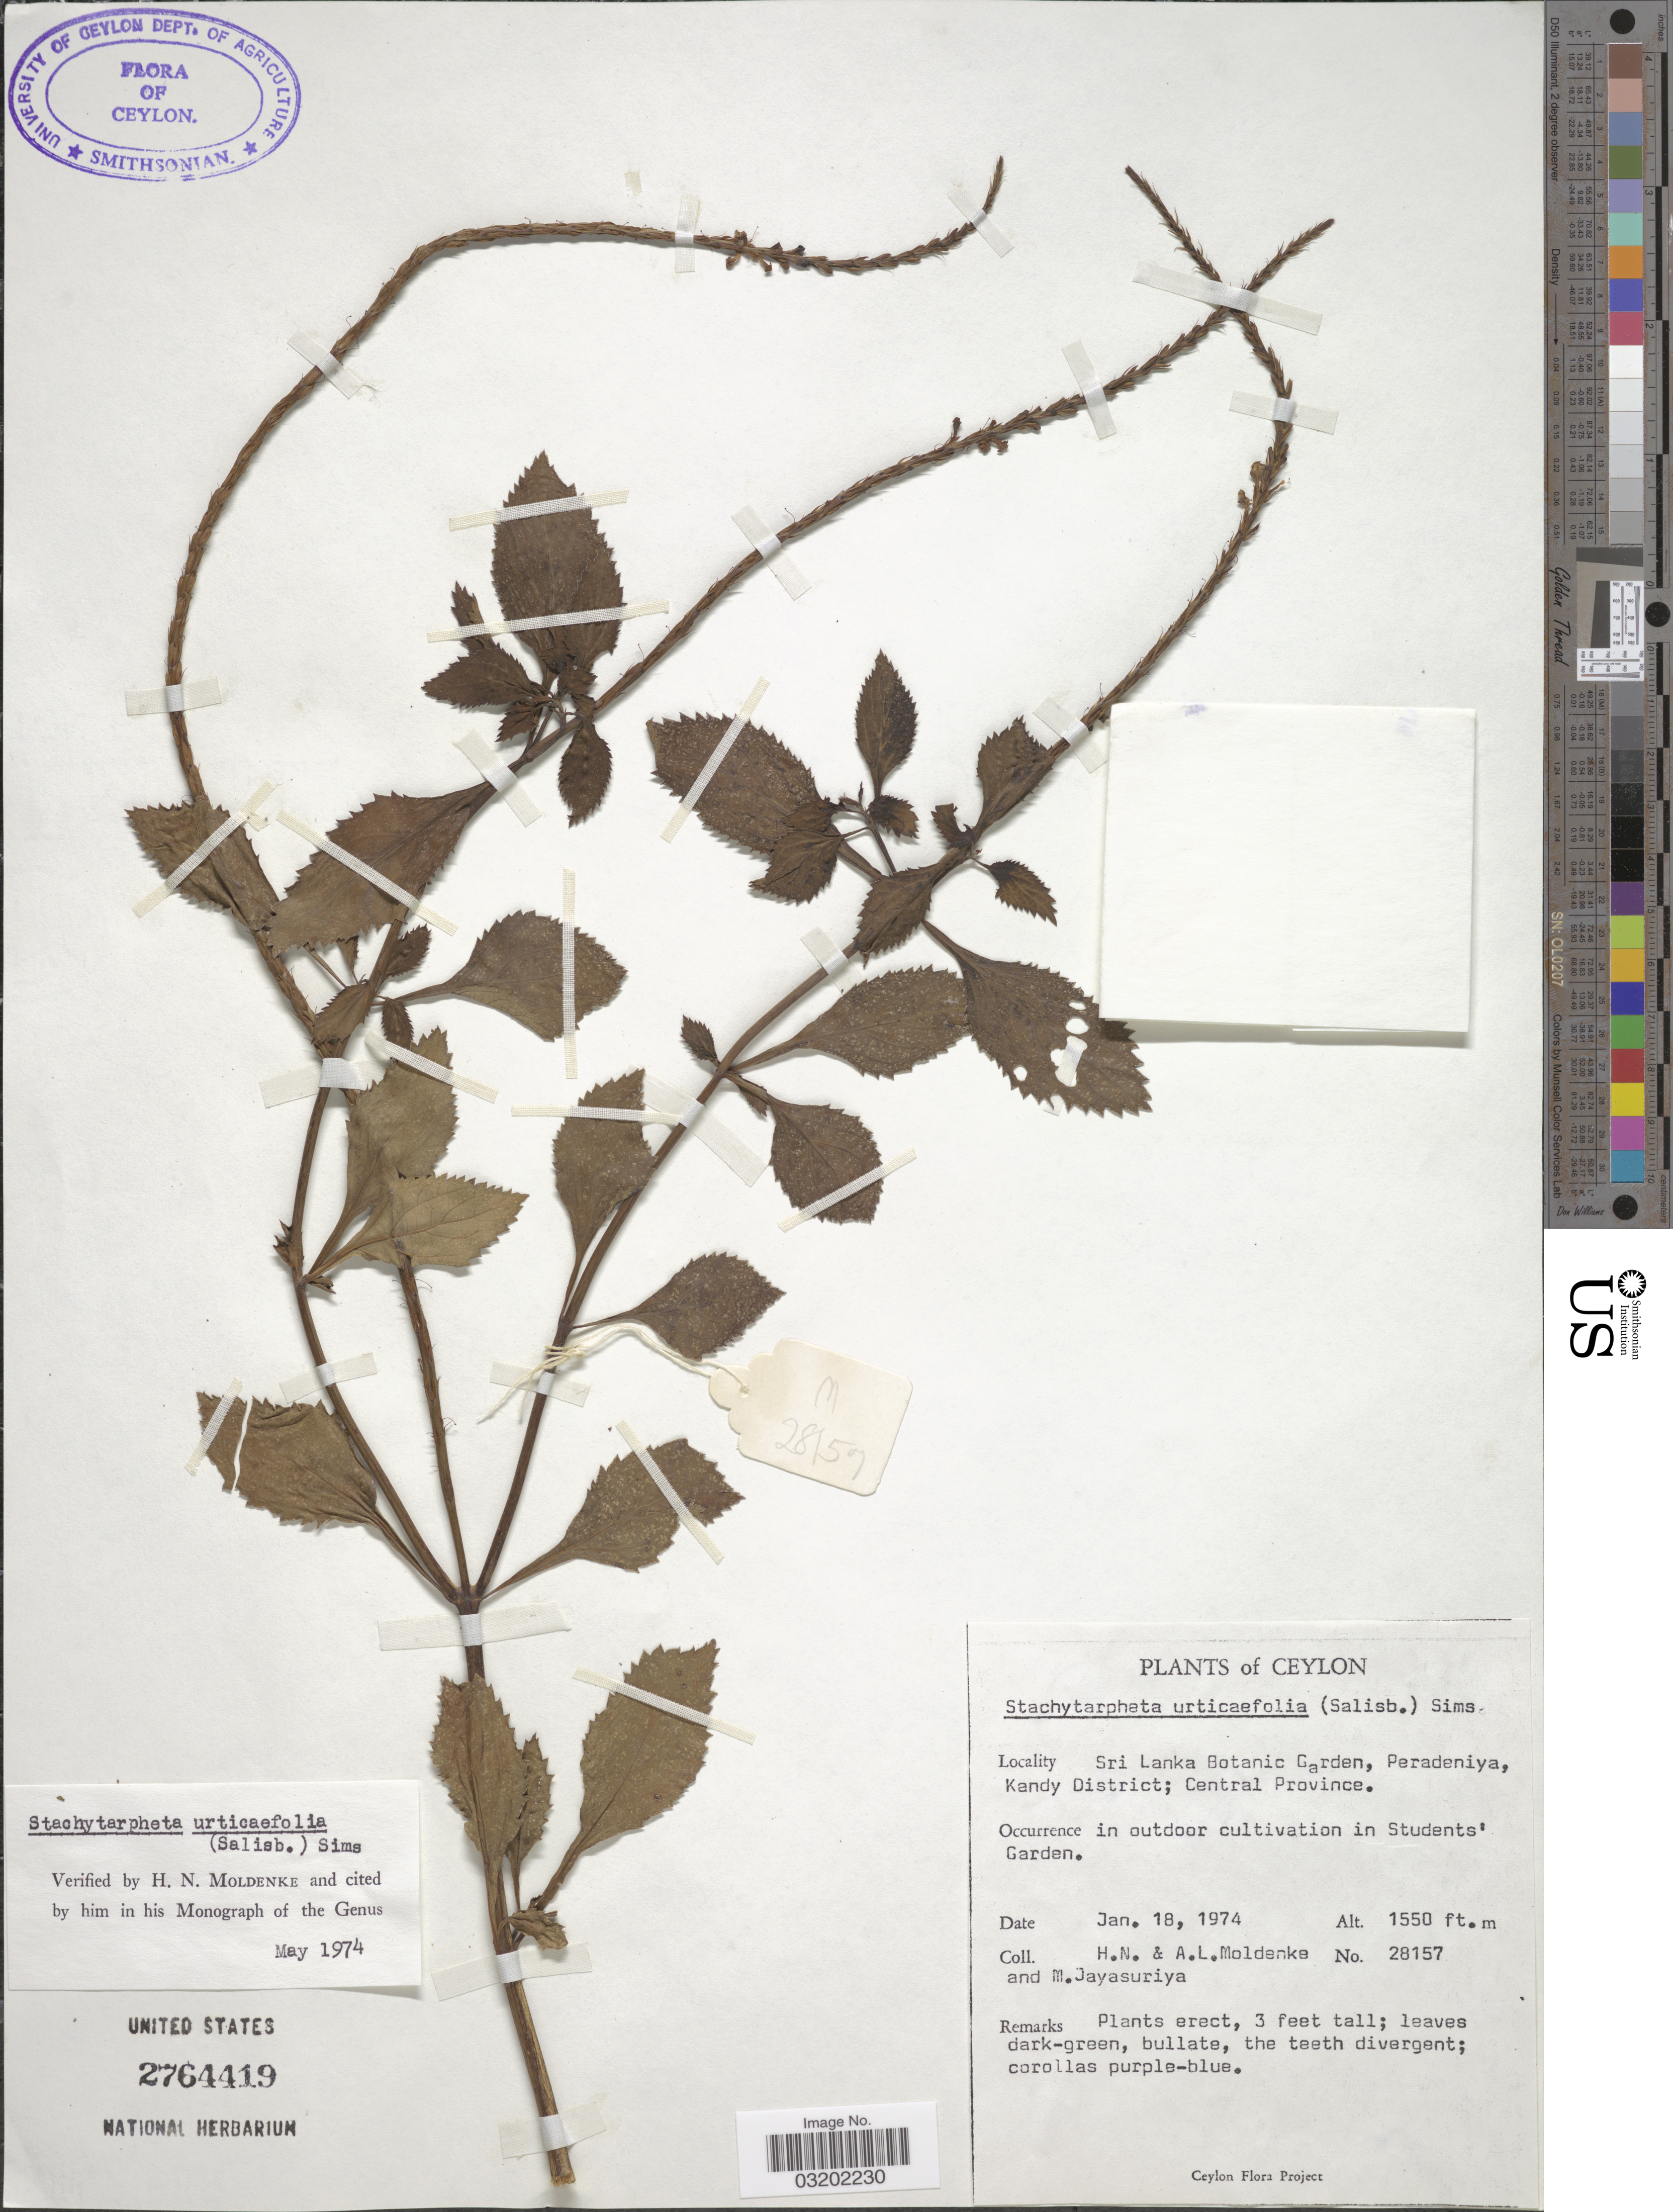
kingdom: Plantae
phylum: Tracheophyta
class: Magnoliopsida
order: Lamiales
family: Verbenaceae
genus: Stachytarpheta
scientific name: Stachytarpheta urticifolia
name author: Sims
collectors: H. N. Moldenke, A. L. Moldenke & M. Jayasuriya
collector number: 28157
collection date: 1974-01-18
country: Sri Lanka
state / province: Central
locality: Ceylon. Sri Lanka Botanic Garden, Peradeniya, Kandy District. Students' Garden.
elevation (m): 472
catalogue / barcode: US 2764419